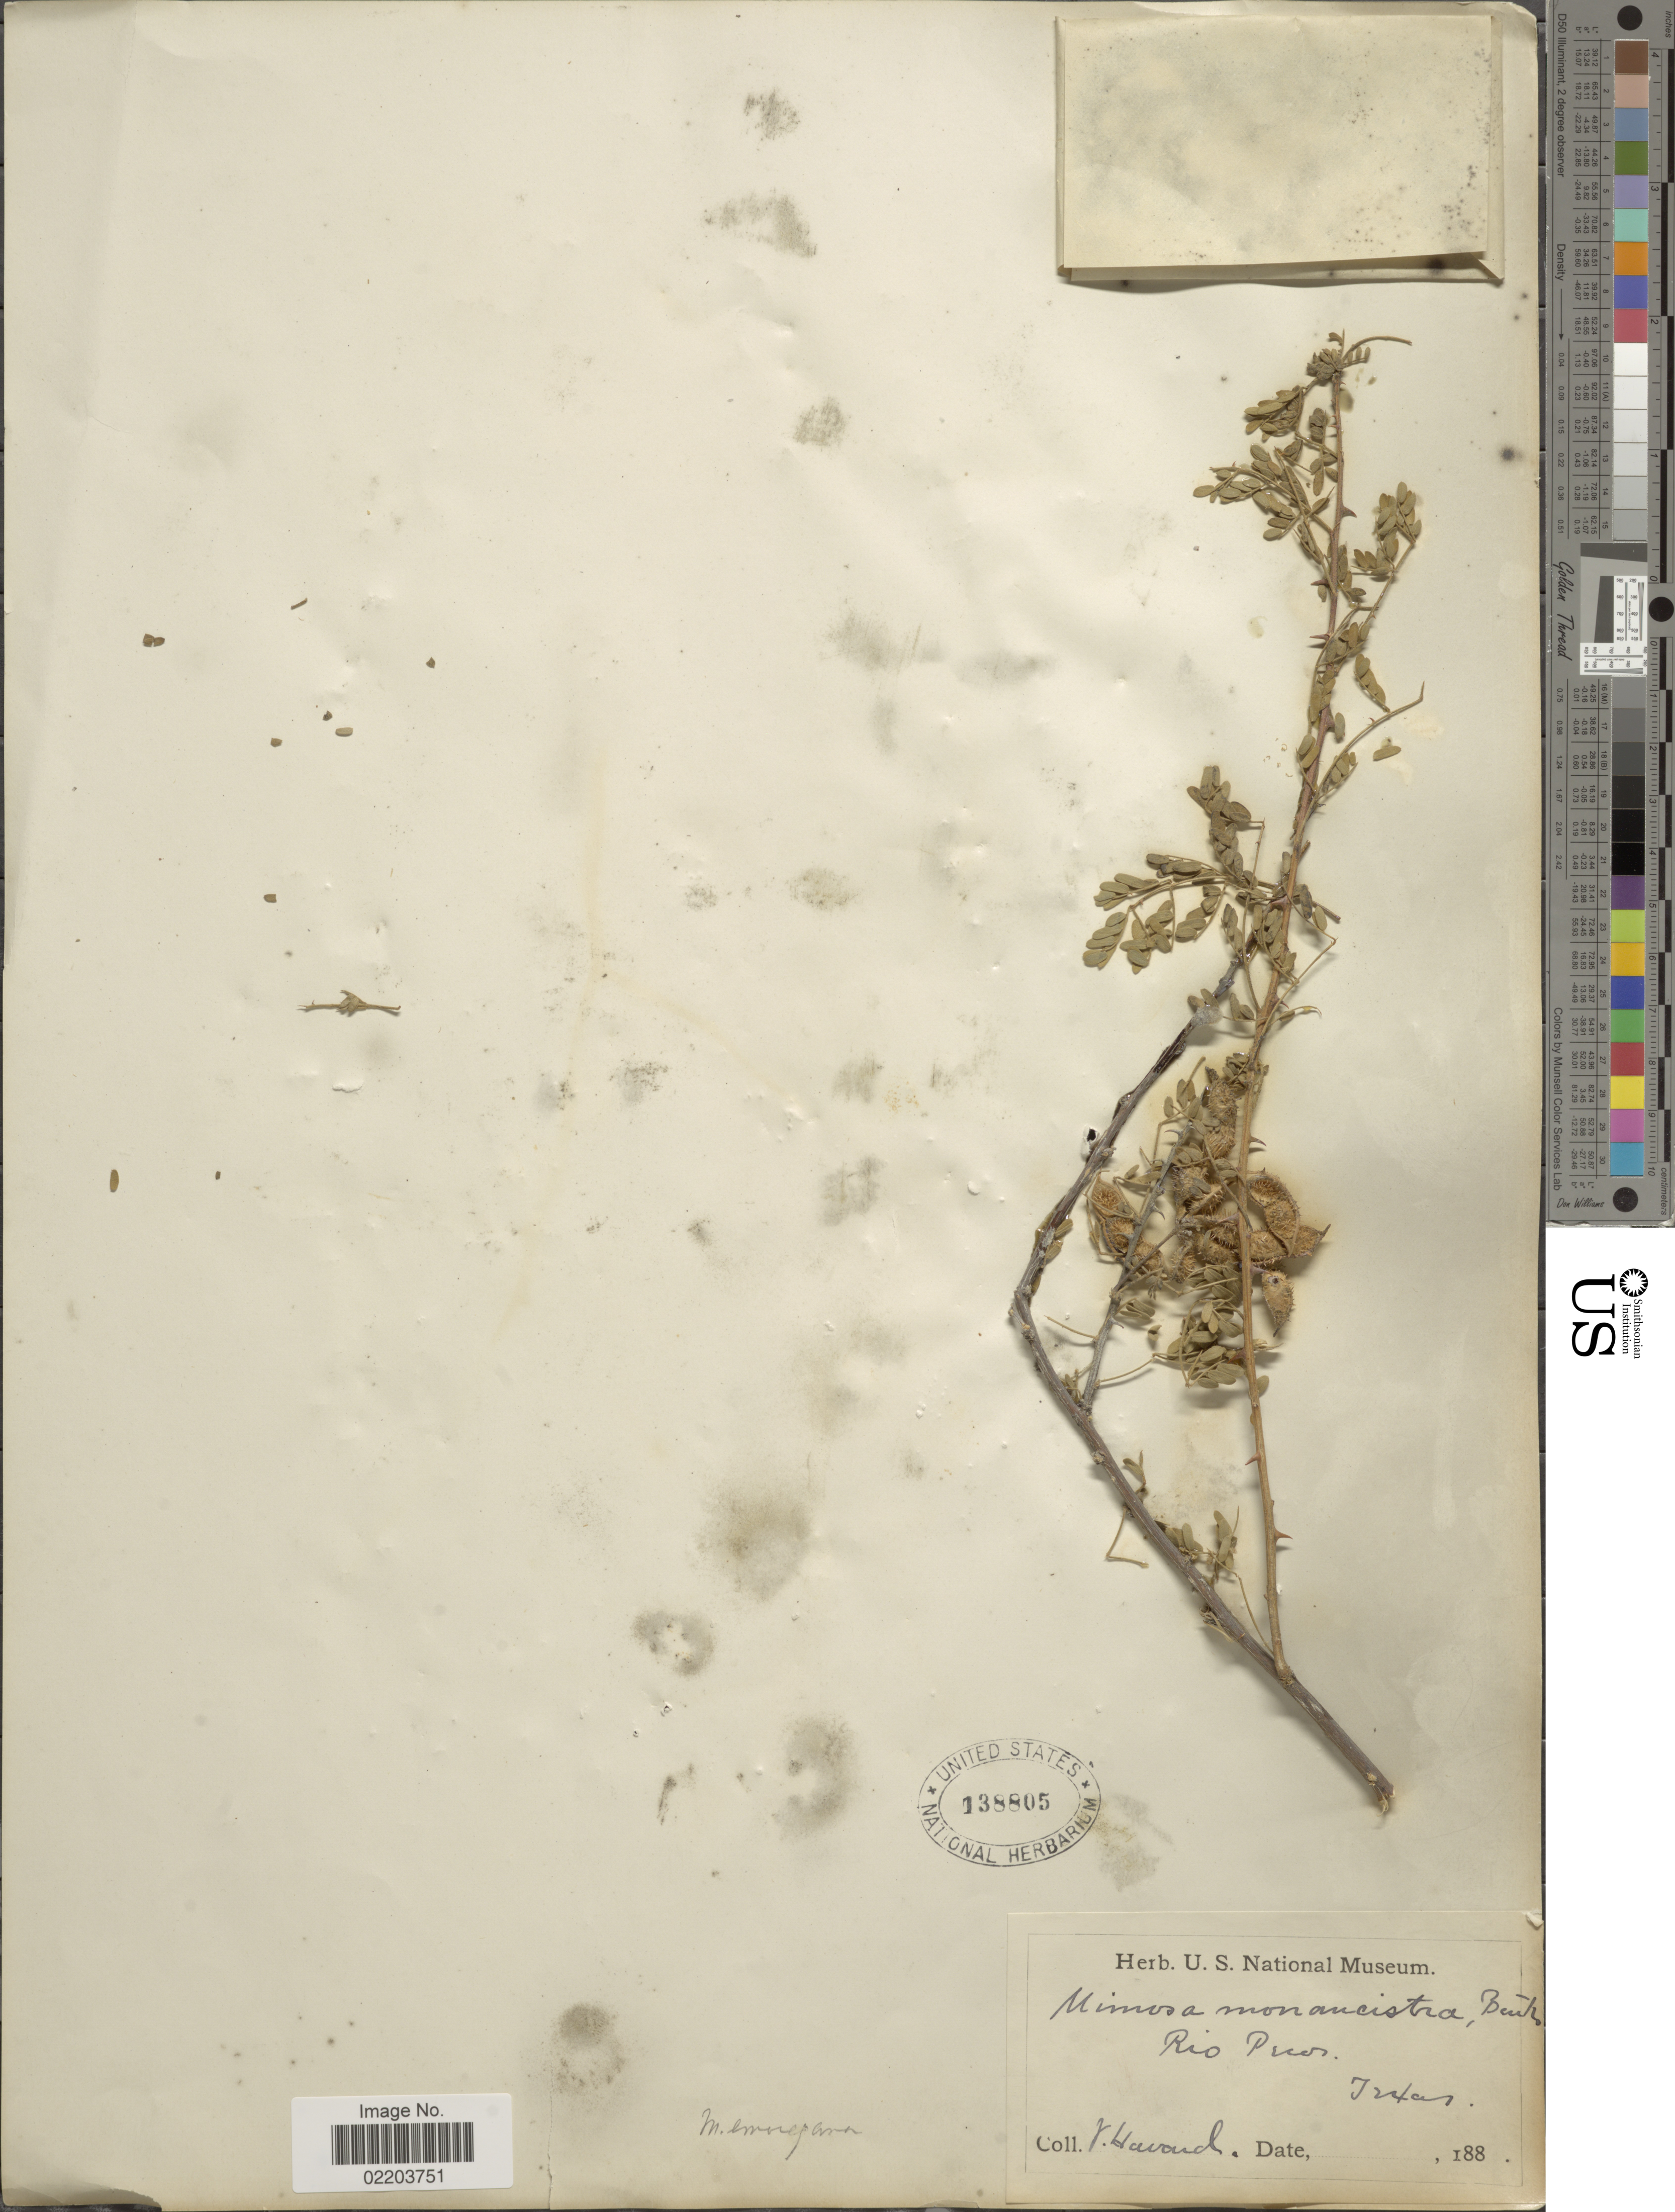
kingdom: Plantae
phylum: Tracheophyta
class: Magnoliopsida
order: Fabales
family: Fabaceae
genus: Mimosa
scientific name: Mimosa emoryana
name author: Benth.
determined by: Strong, Mark T., (BOT), Smithsonian Institution - National Museum of Natural History (UNITED STATES)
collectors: V. Havard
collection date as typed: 188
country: United States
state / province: Texas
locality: Rio Pecos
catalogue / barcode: US 138805